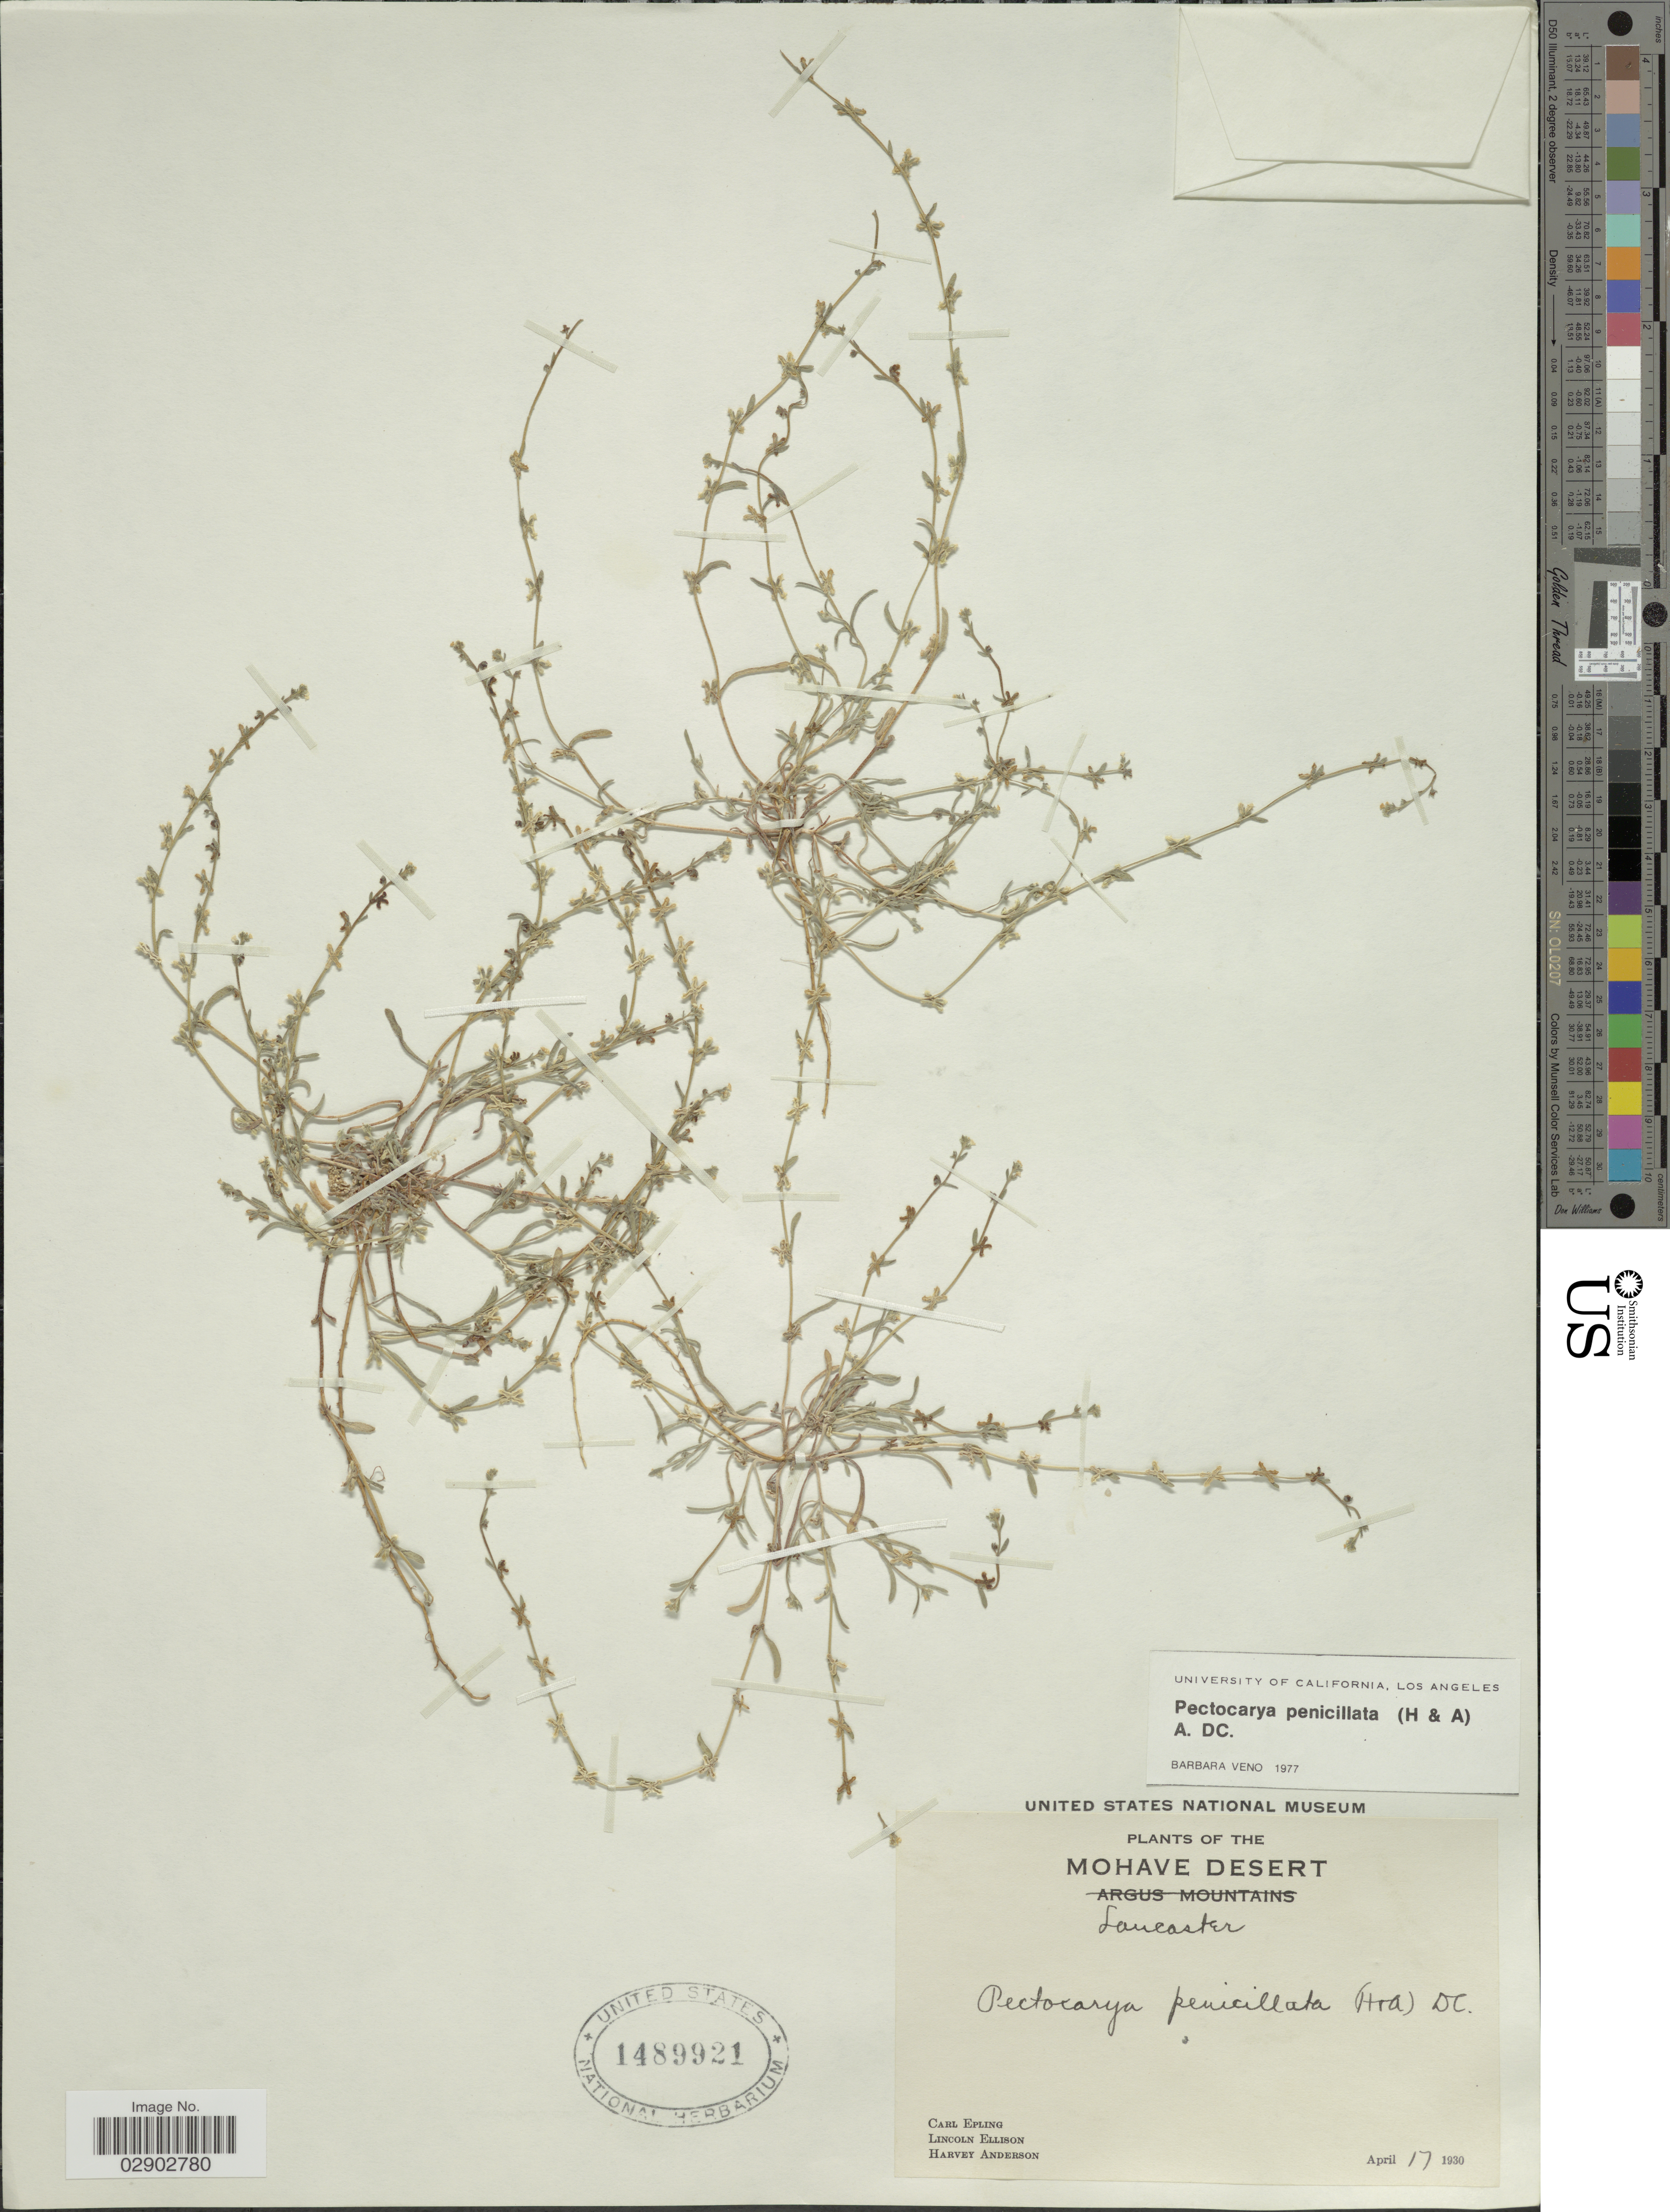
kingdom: Plantae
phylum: Tracheophyta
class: Magnoliopsida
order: Boraginales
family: Boraginaceae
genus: Pectocarya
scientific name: Pectocarya penicillata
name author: Hook. & Arn.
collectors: C. C. Epling, L. Ellison & H. Anderson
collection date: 1930-04-17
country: United States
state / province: California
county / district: Kern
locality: Mohave Desert. Lancaster.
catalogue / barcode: US 1489921